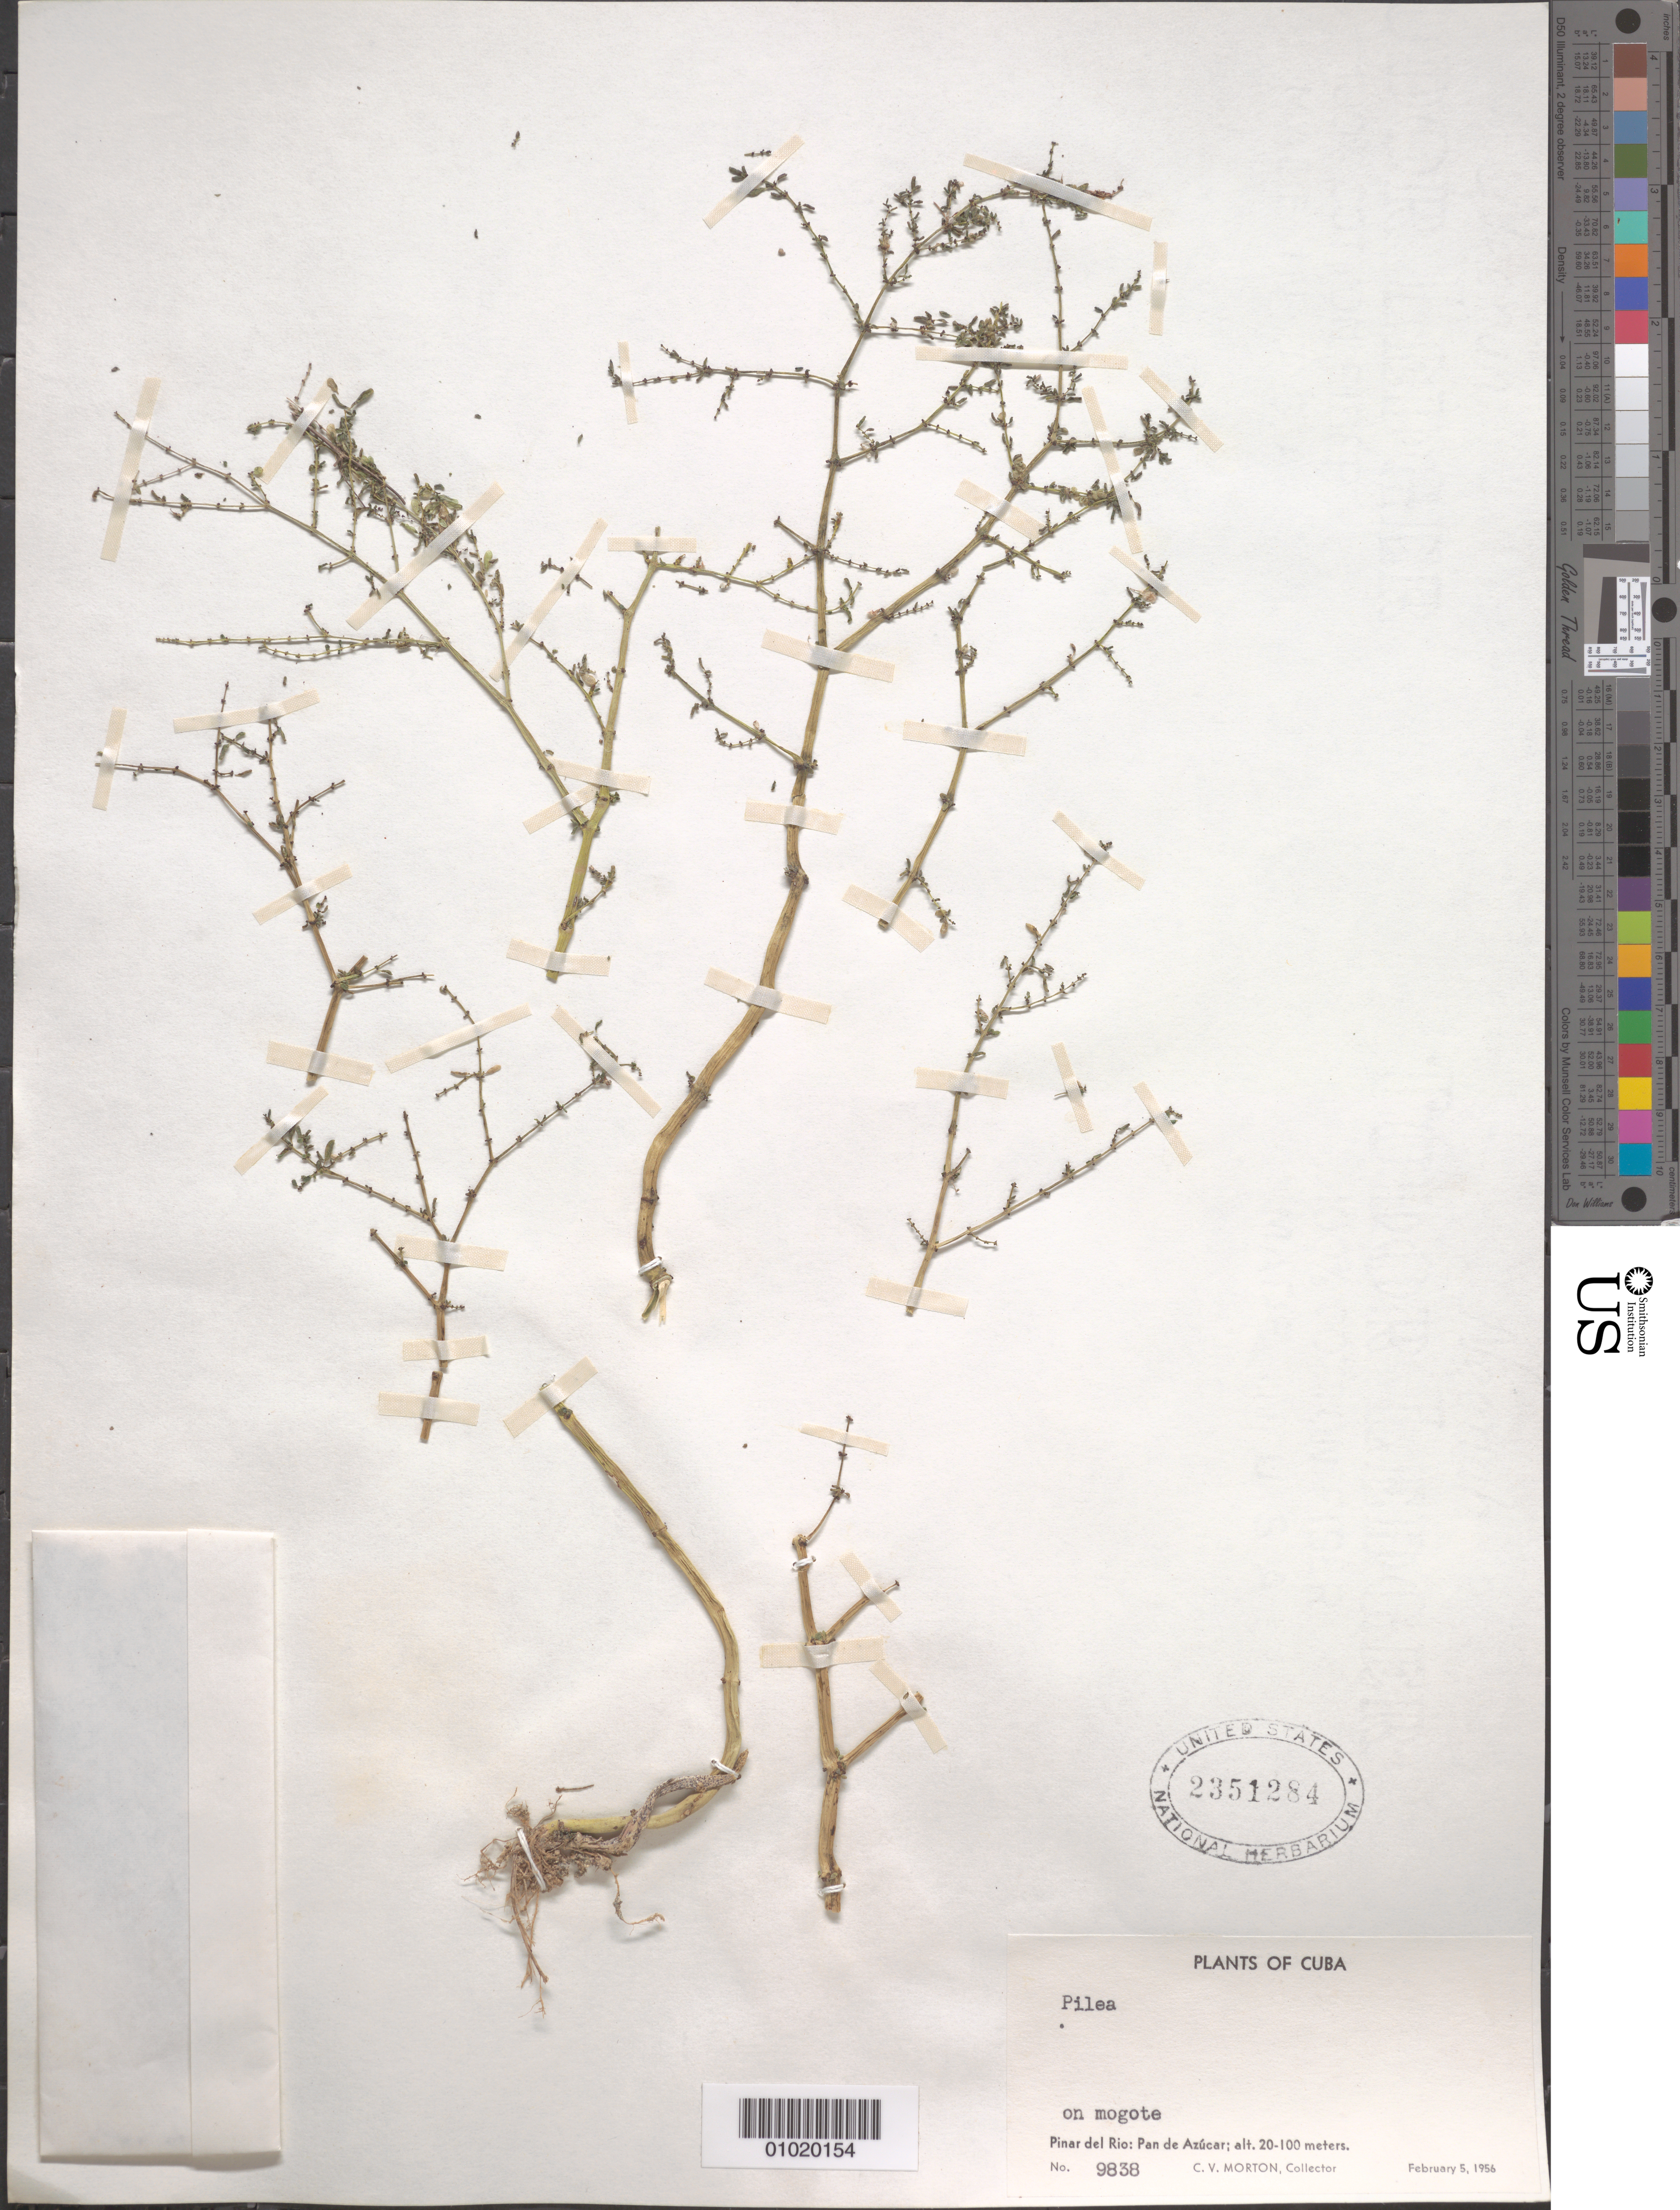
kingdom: Plantae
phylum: Tracheophyta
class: Magnoliopsida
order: Rosales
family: Urticaceae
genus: Pilea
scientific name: Pilea sp.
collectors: C. V. Morton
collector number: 9838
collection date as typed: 05 Feb 1956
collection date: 1956-02-05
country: Cuba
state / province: Pinar del Rio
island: Cuba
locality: Pan de Azucar, on mogote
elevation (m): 20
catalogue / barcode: US 2351284